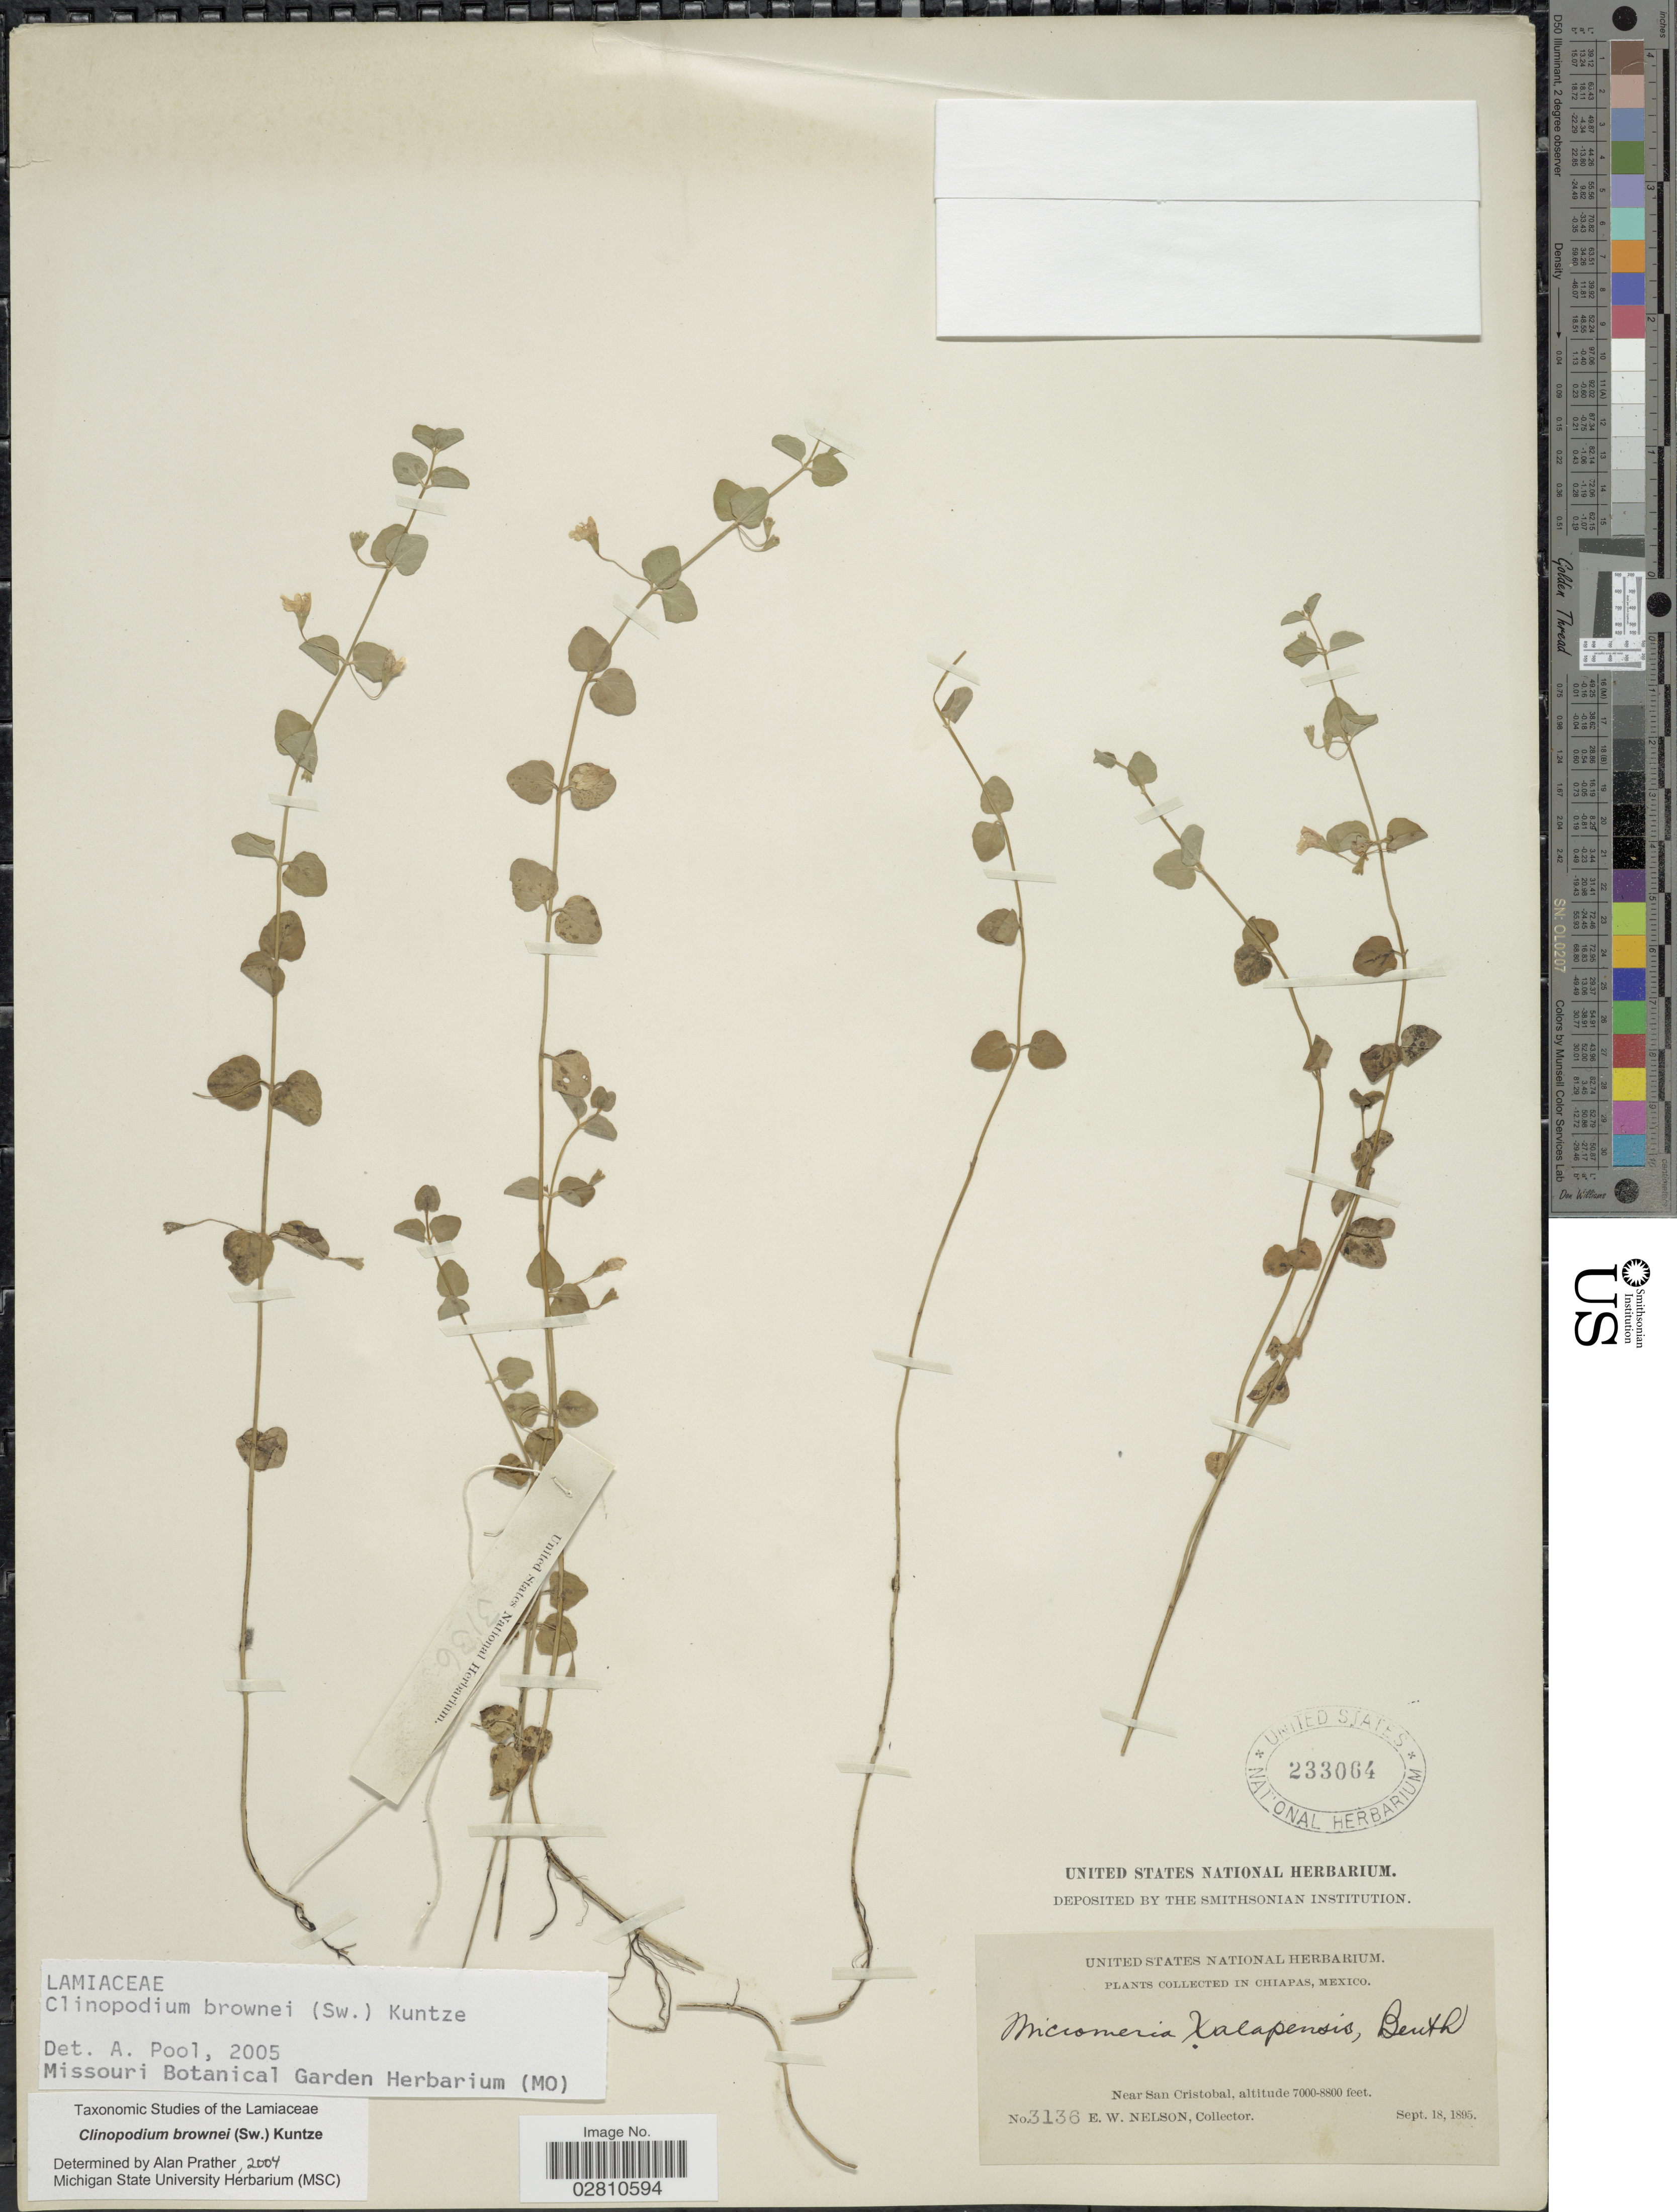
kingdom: Plantae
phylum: Tracheophyta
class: Magnoliopsida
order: Lamiales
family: Lamiaceae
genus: Clinopodium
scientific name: Clinopodium brownei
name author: (Sw.) Kuntze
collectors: E. W. Nelson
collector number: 3136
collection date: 1895-09-18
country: Mexico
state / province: Chiapas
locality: Near San Cristobal.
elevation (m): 2134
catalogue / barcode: US 233064